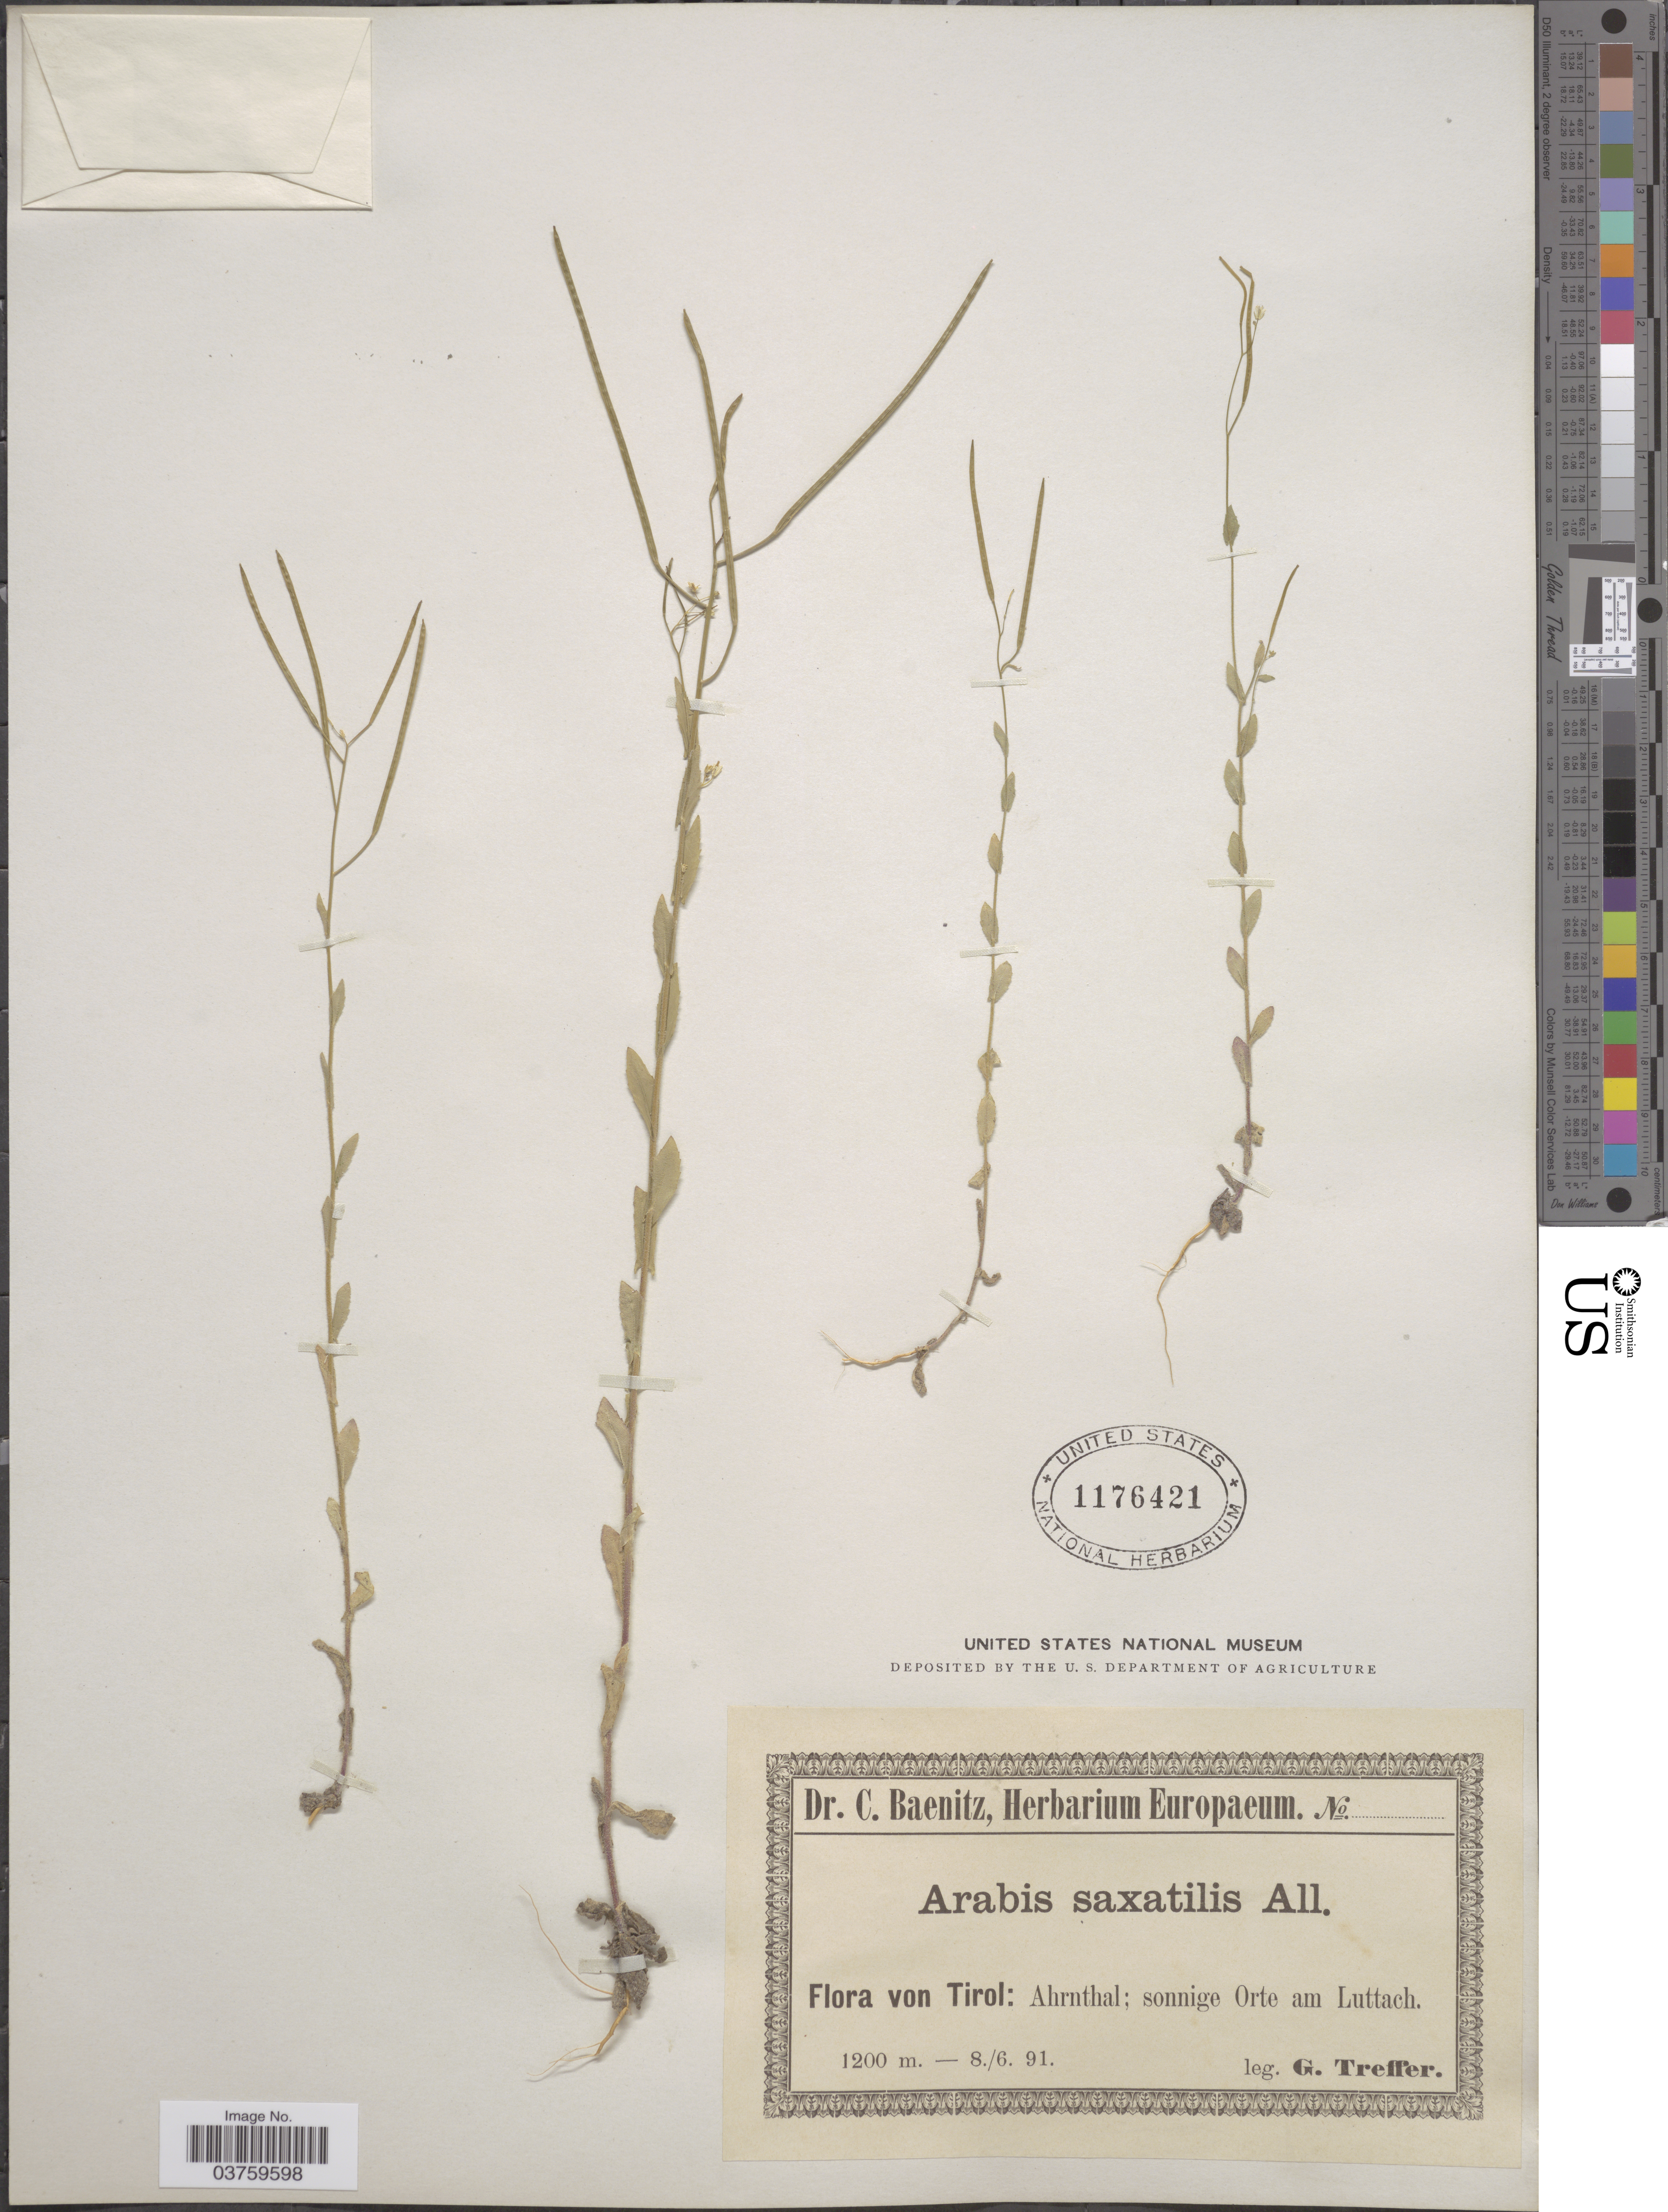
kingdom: Plantae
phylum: Tracheophyta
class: Magnoliopsida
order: Brassicales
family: Brassicaceae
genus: Arabis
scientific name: Arabis saxatilis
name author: All.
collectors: G. Treffer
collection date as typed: Transcribed d/m/y: 8/6/91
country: Italy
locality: Tirol: Ahrnthal; sonnige Orte am Luttach.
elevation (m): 1200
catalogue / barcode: US 1176421